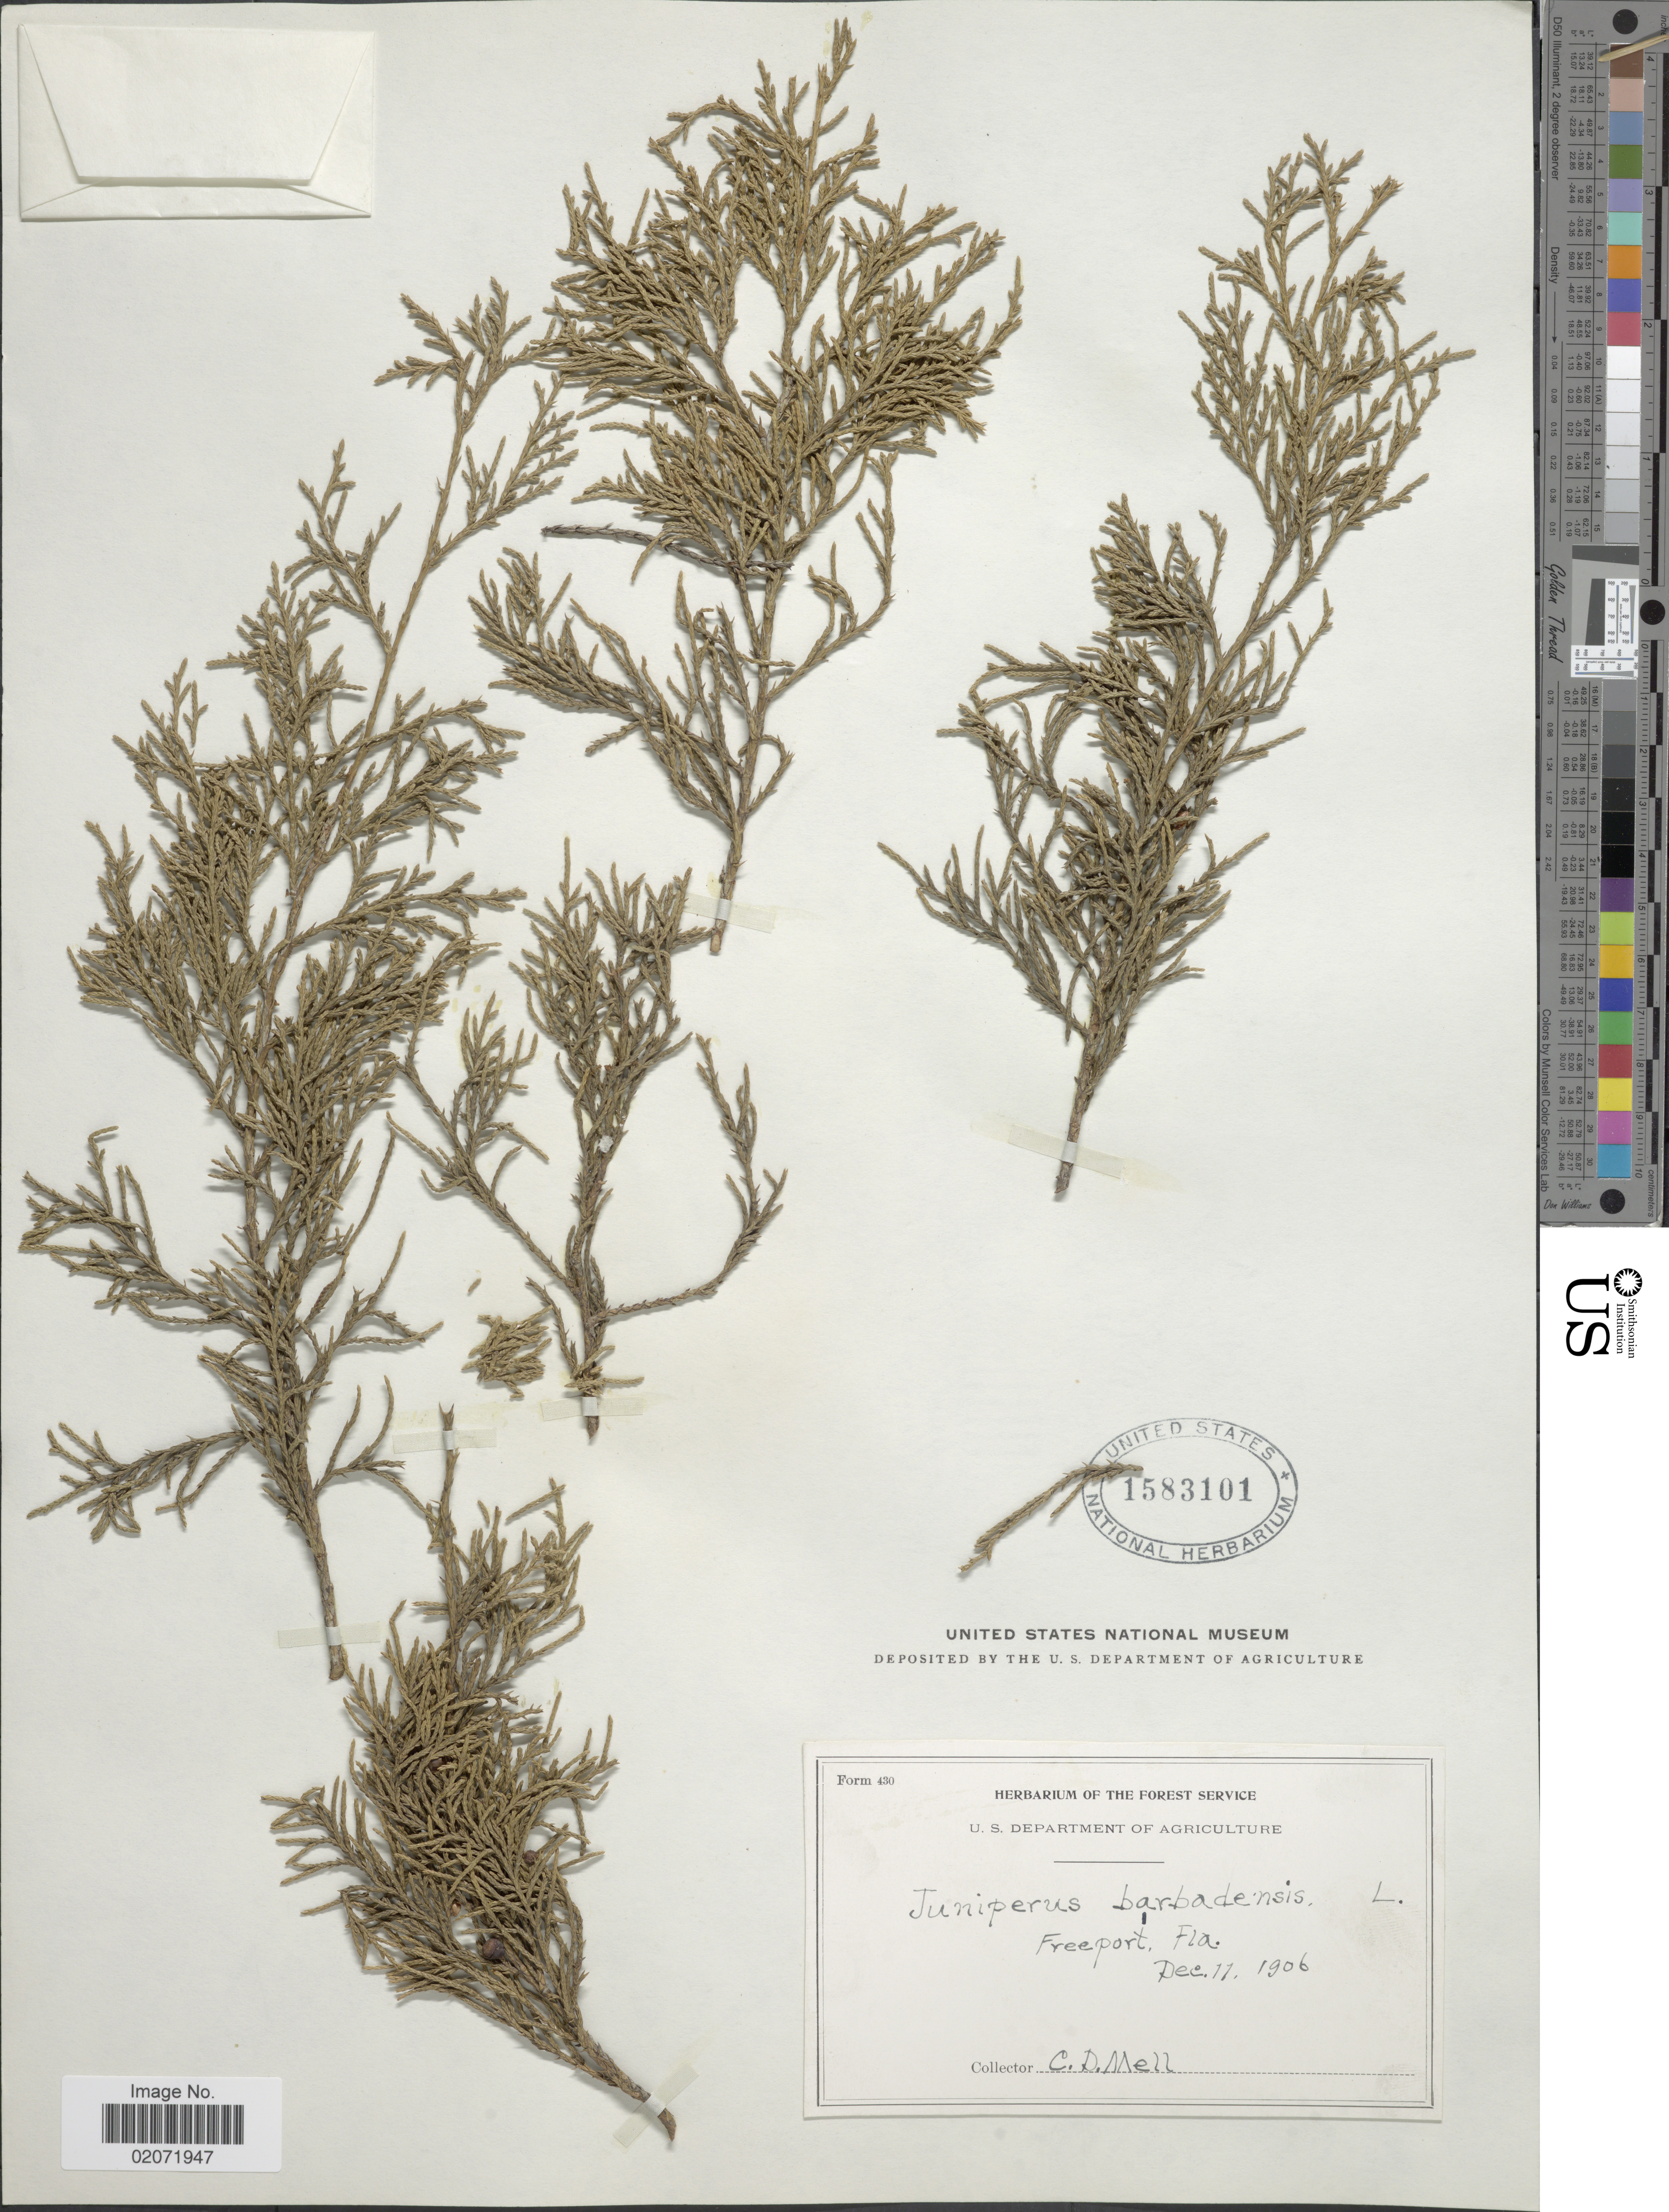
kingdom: Plantae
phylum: Tracheophyta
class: Pinopsida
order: Pinales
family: Cupressaceae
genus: Juniperus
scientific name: Juniperus silicicola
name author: (Small) L.H. Bailey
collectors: C. D. Mell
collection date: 1906-12-17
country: United States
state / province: Florida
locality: Freeport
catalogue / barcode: US 1583101